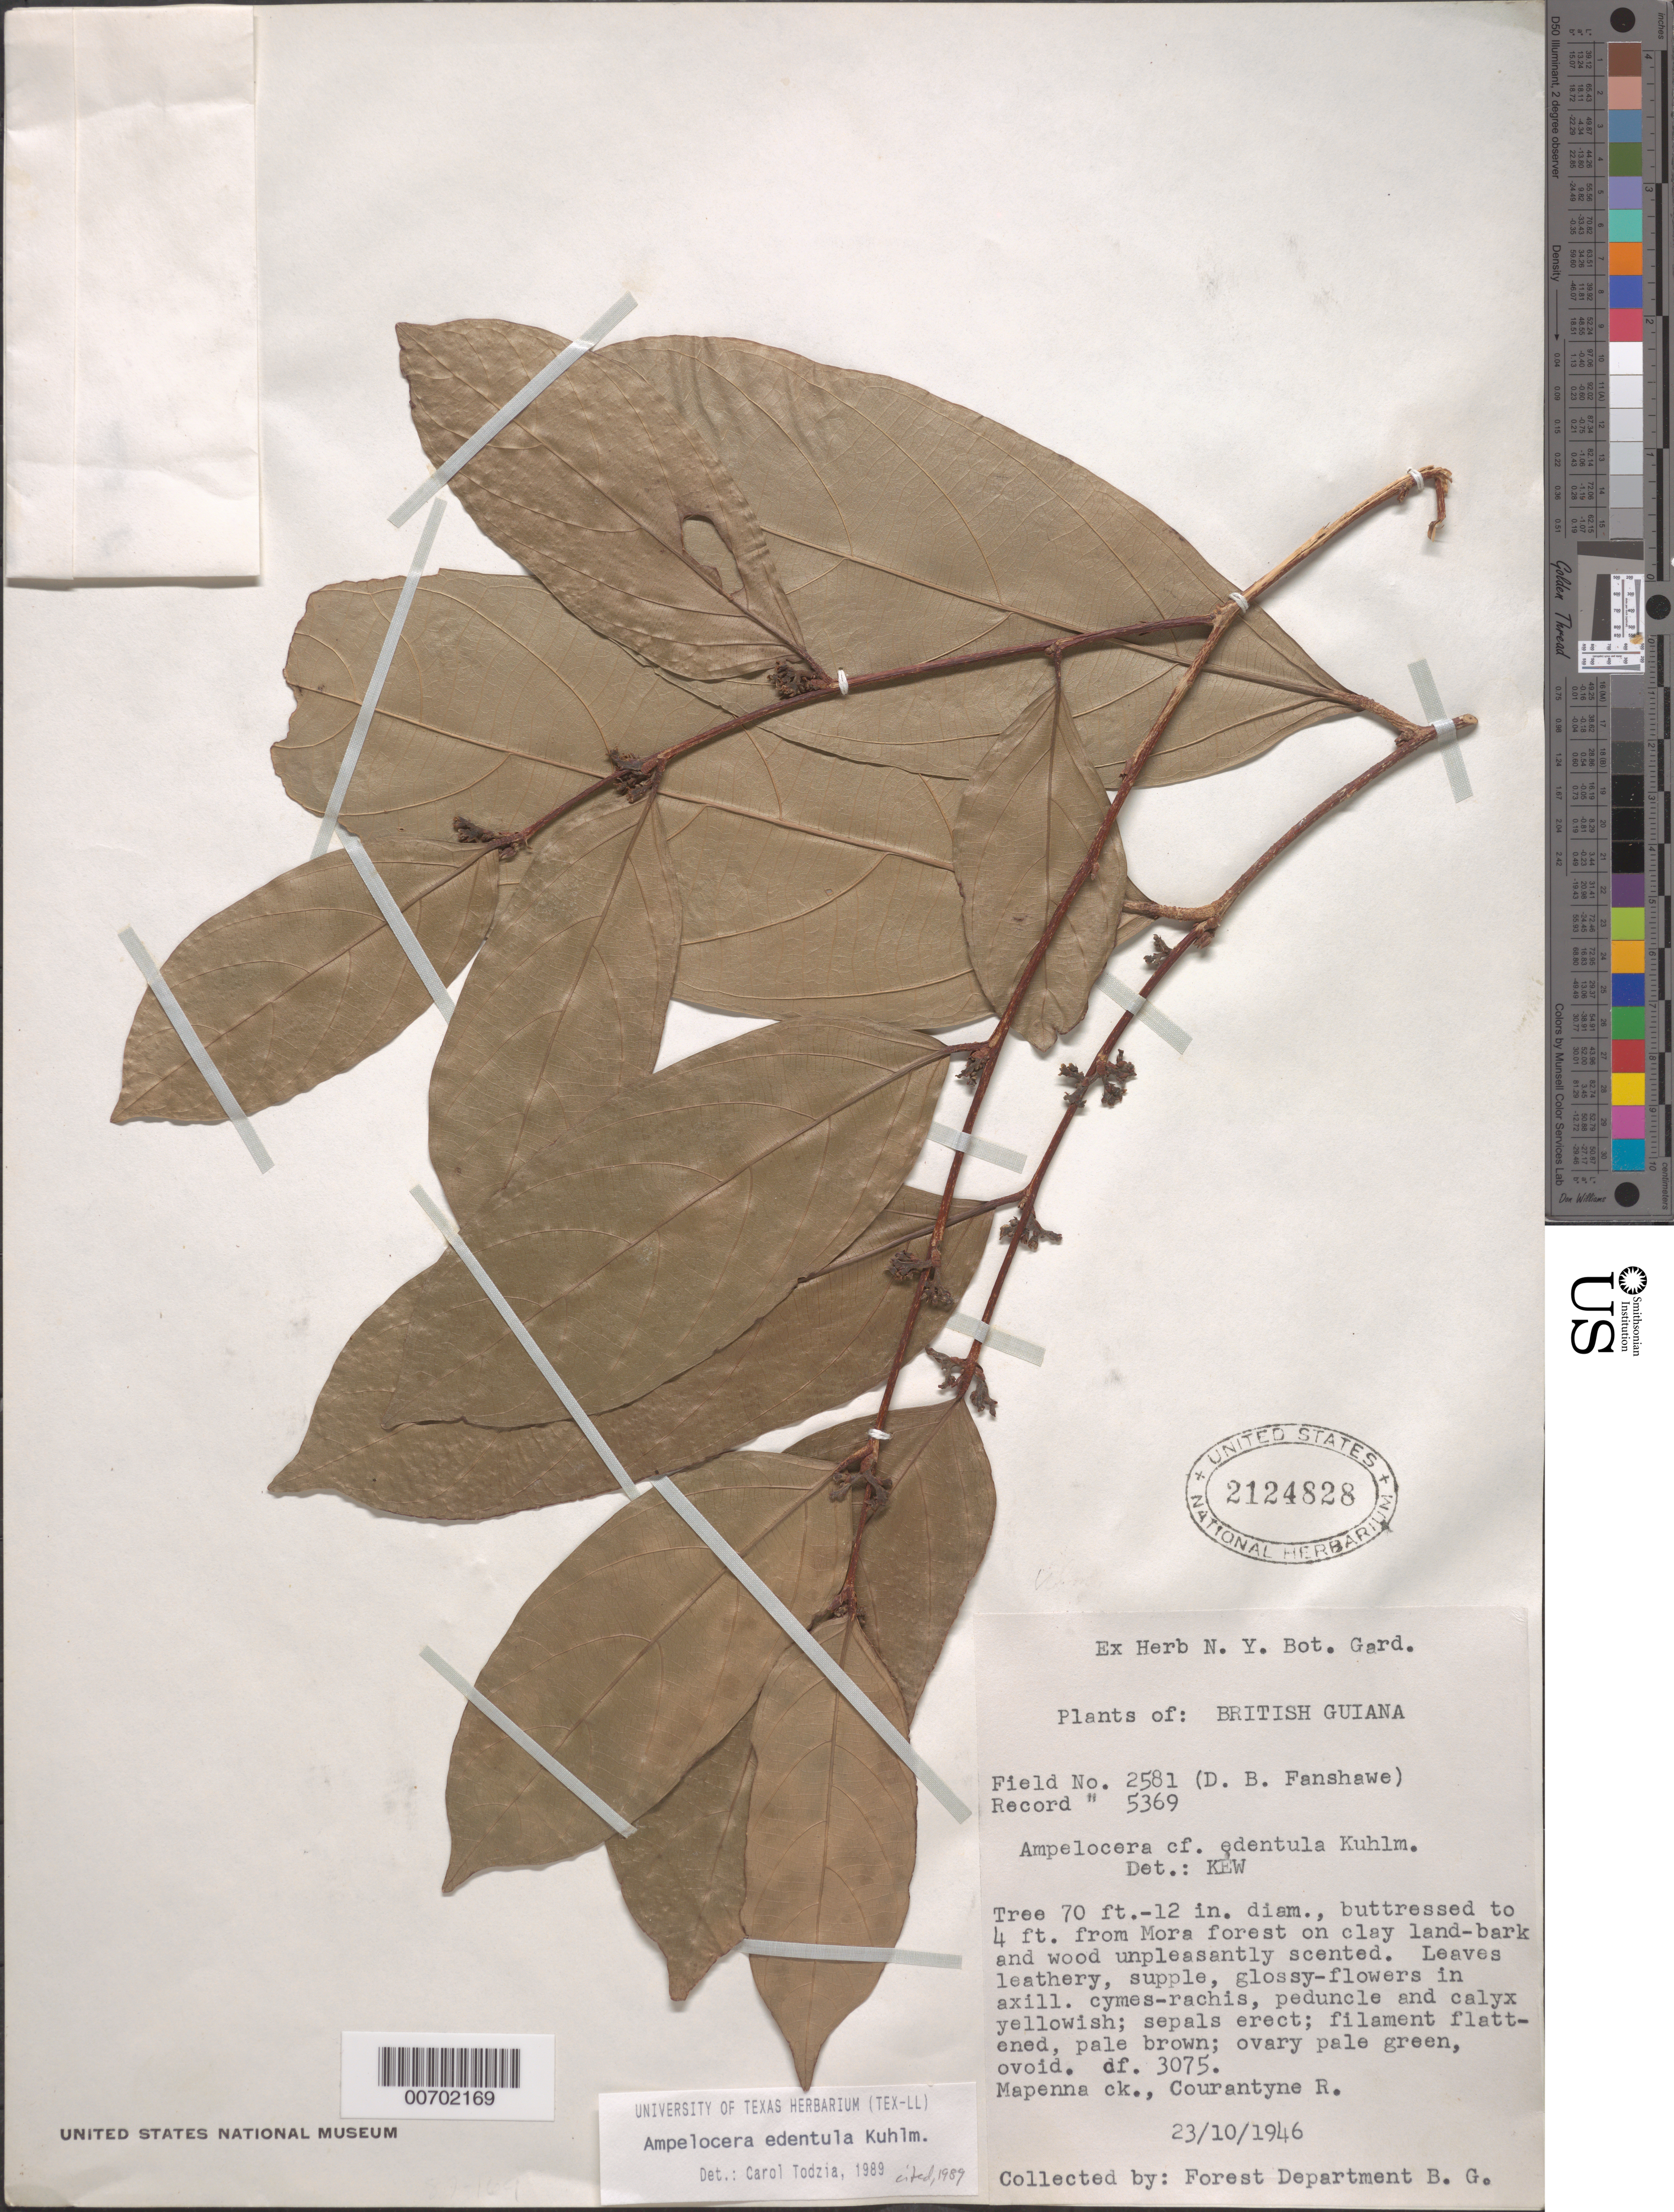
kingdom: Plantae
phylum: Tracheophyta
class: Magnoliopsida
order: Rosales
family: Cannabaceae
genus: Ampelocera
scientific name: Ampelocera edentula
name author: Kuhlm.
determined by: Todzia, C. A., (TEX), University of Texas Austin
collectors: D. B. Fanshawe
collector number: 5389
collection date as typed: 23-Oct-46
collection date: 1946-10-23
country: Guyana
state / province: E. Berbice-Corentyne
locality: Courantyne R., Mapenna Creek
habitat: Mora forest, clay land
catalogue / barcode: US 2124828